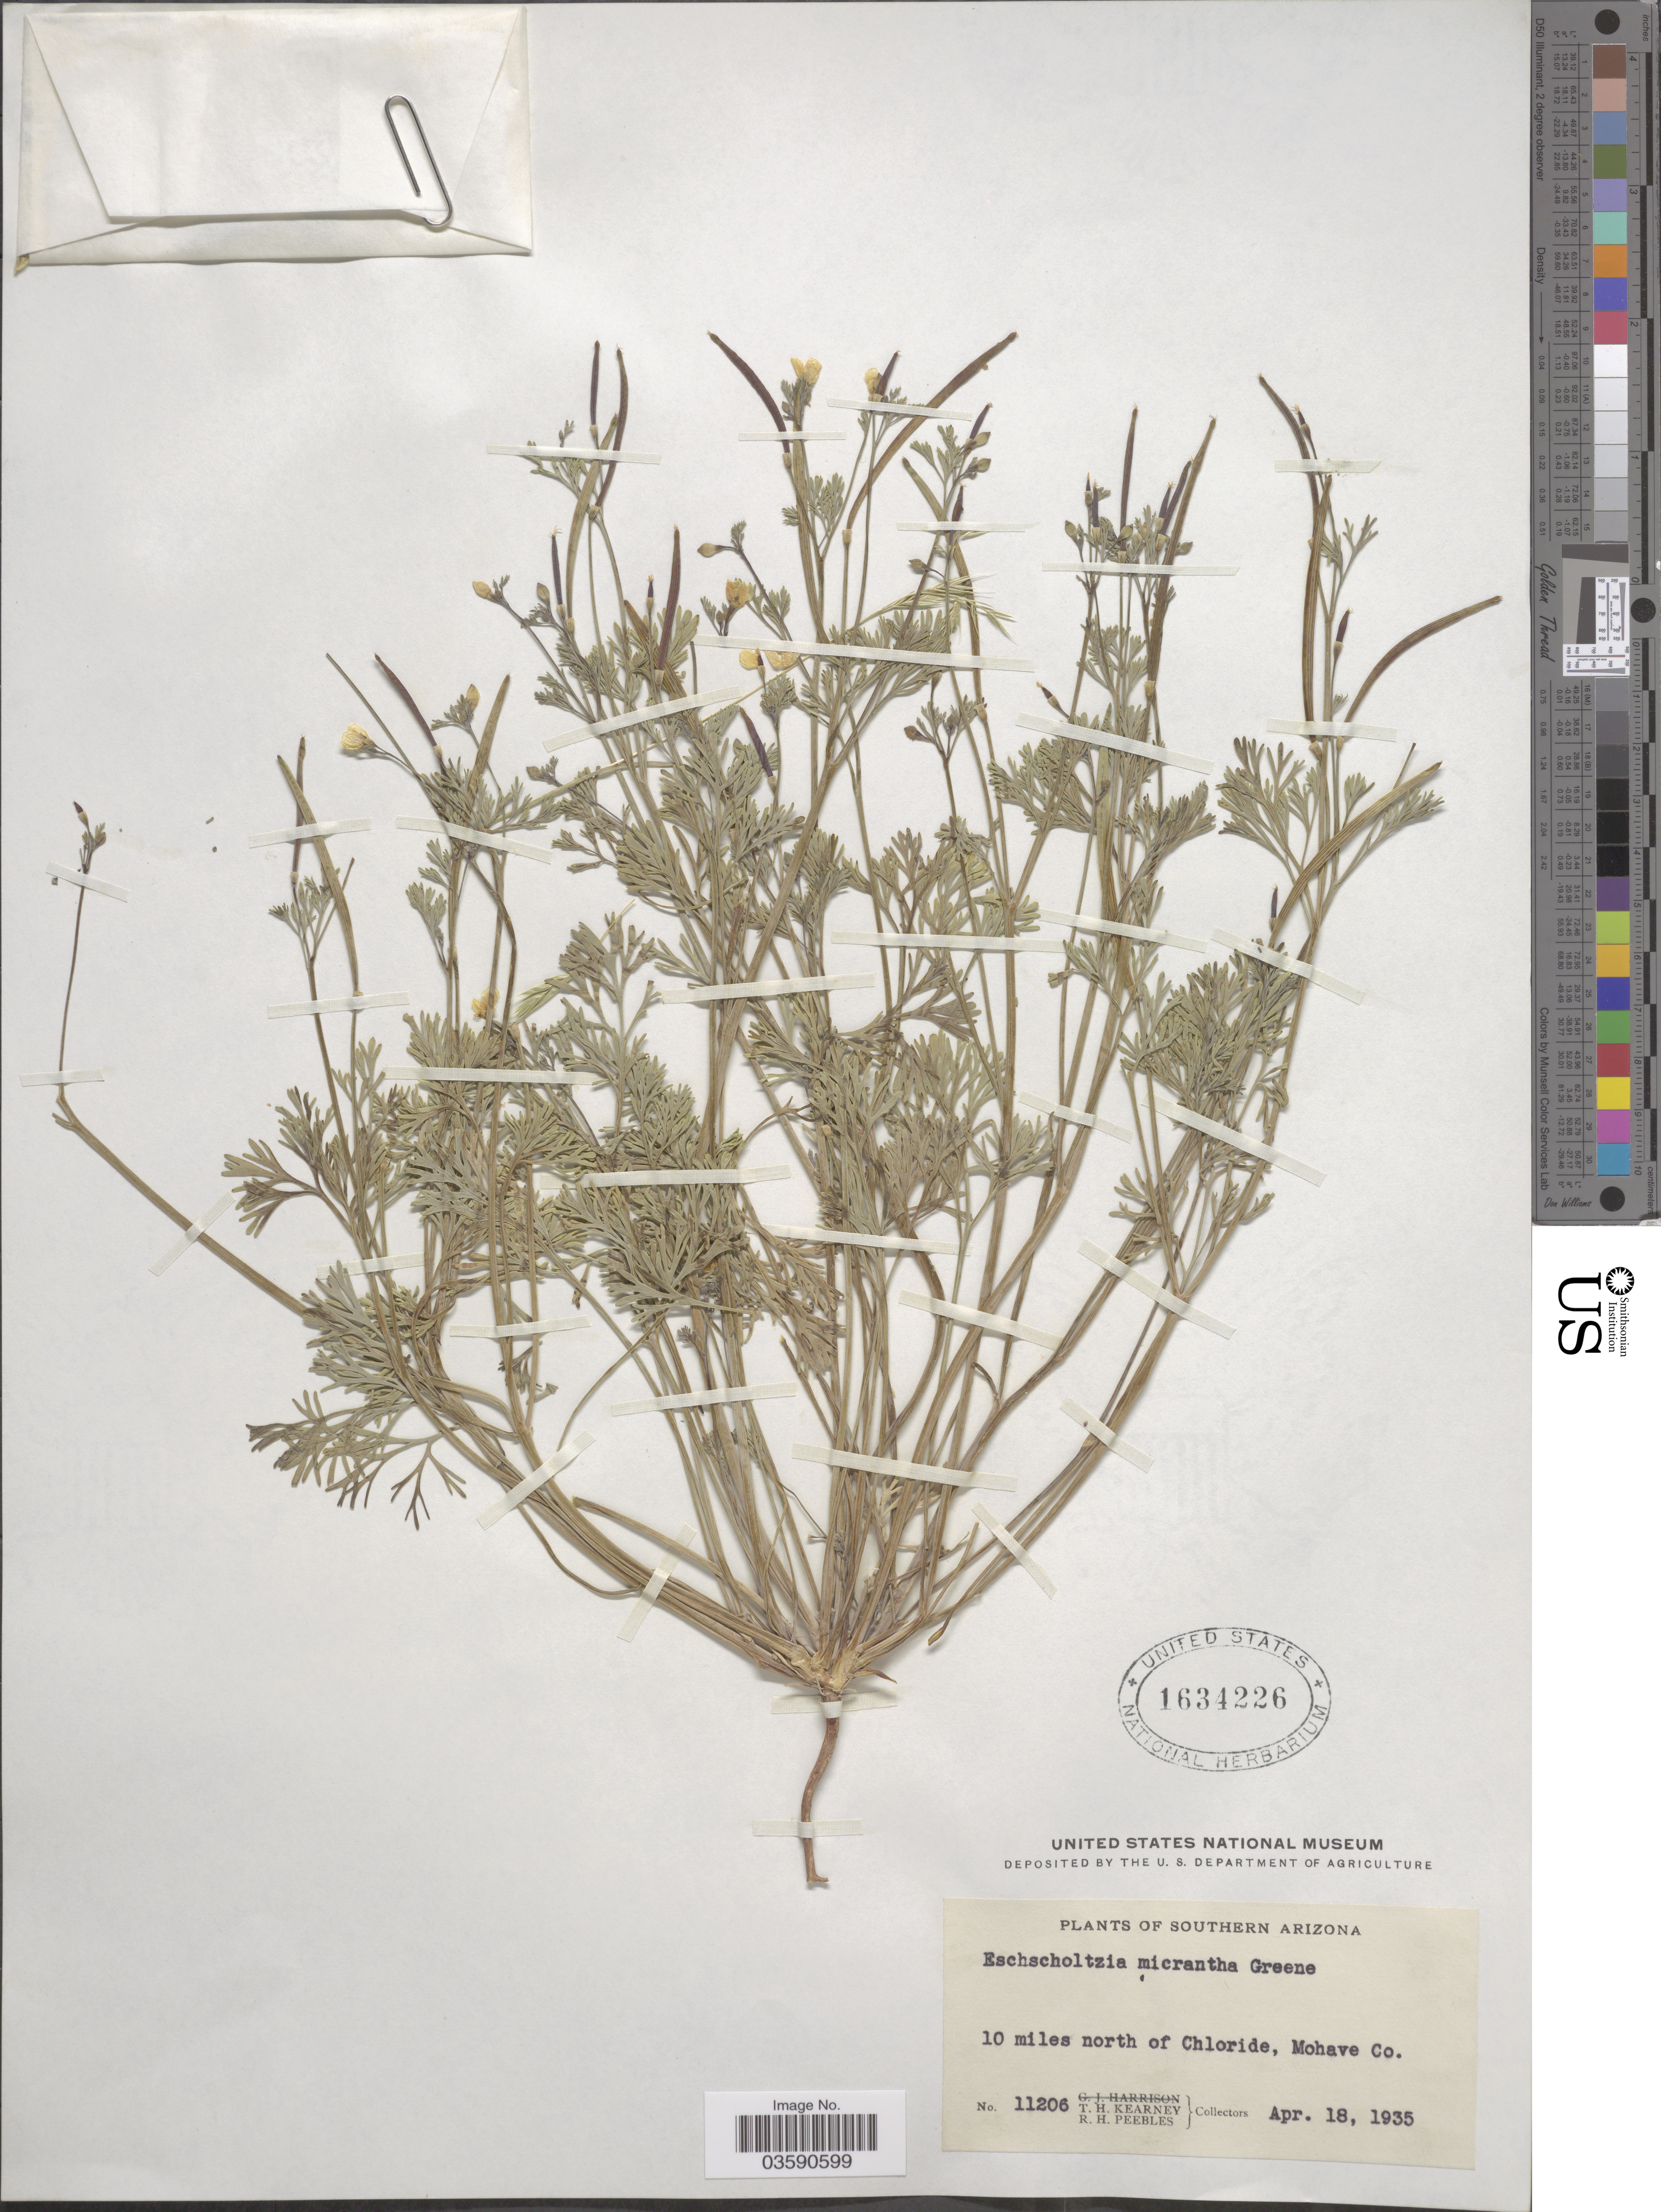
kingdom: Plantae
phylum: Tracheophyta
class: Magnoliopsida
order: Ranunculales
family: Papaveraceae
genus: Eschscholzia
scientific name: Eschscholzia minuscula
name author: Greene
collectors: T. H. Kearney & R. H. Peebles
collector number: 11206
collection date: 1935-04-18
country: United States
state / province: Arizona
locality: Southern Arizona. 10 miles north of Chloride, Mohave Co.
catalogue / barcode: US 1634226